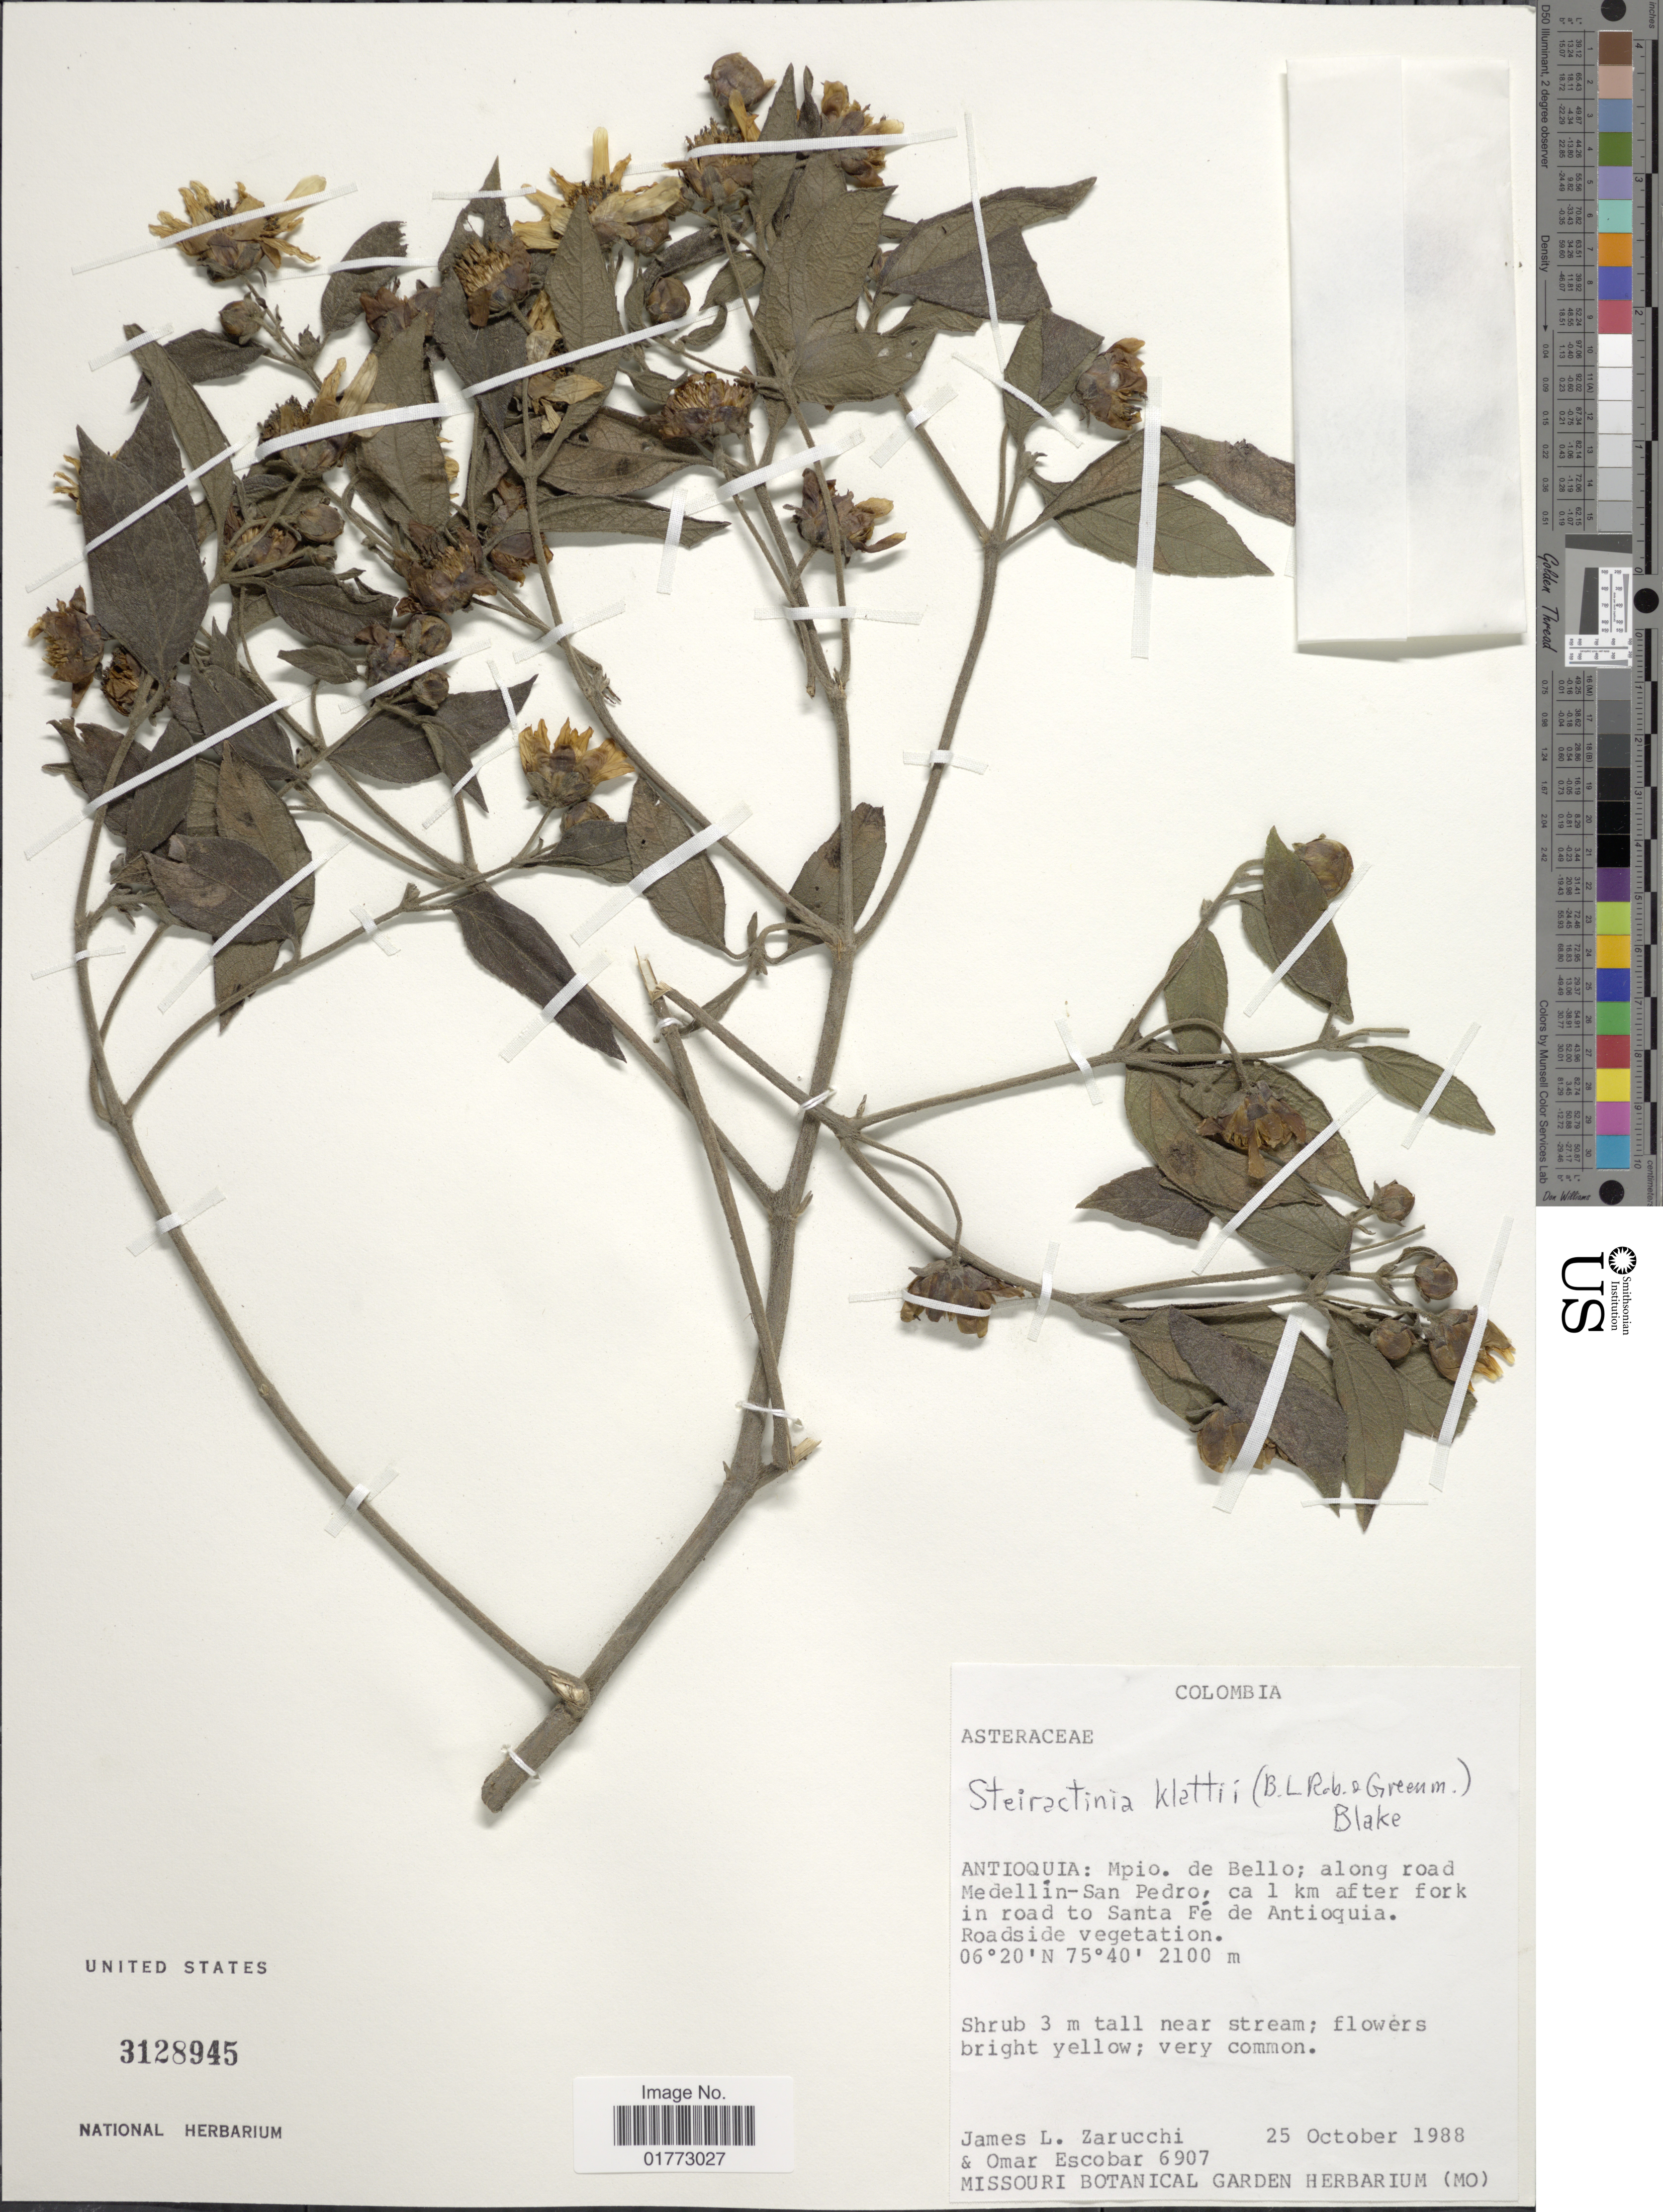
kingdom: Plantae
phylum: Tracheophyta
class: Magnoliopsida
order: Asterales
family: Asteraceae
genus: Steiractinia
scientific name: Steiractinia klattii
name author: S.F. Blake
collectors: J. L. Zarucchi & O. D. Escobar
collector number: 6907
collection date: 1988-10-25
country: Colombia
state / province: Antioquia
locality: Mpio. de Bello; along road Medellin-San Pedro, ca. 1 km after fork in road to Santa Fe de Antioquia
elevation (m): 2100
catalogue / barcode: US 3128945